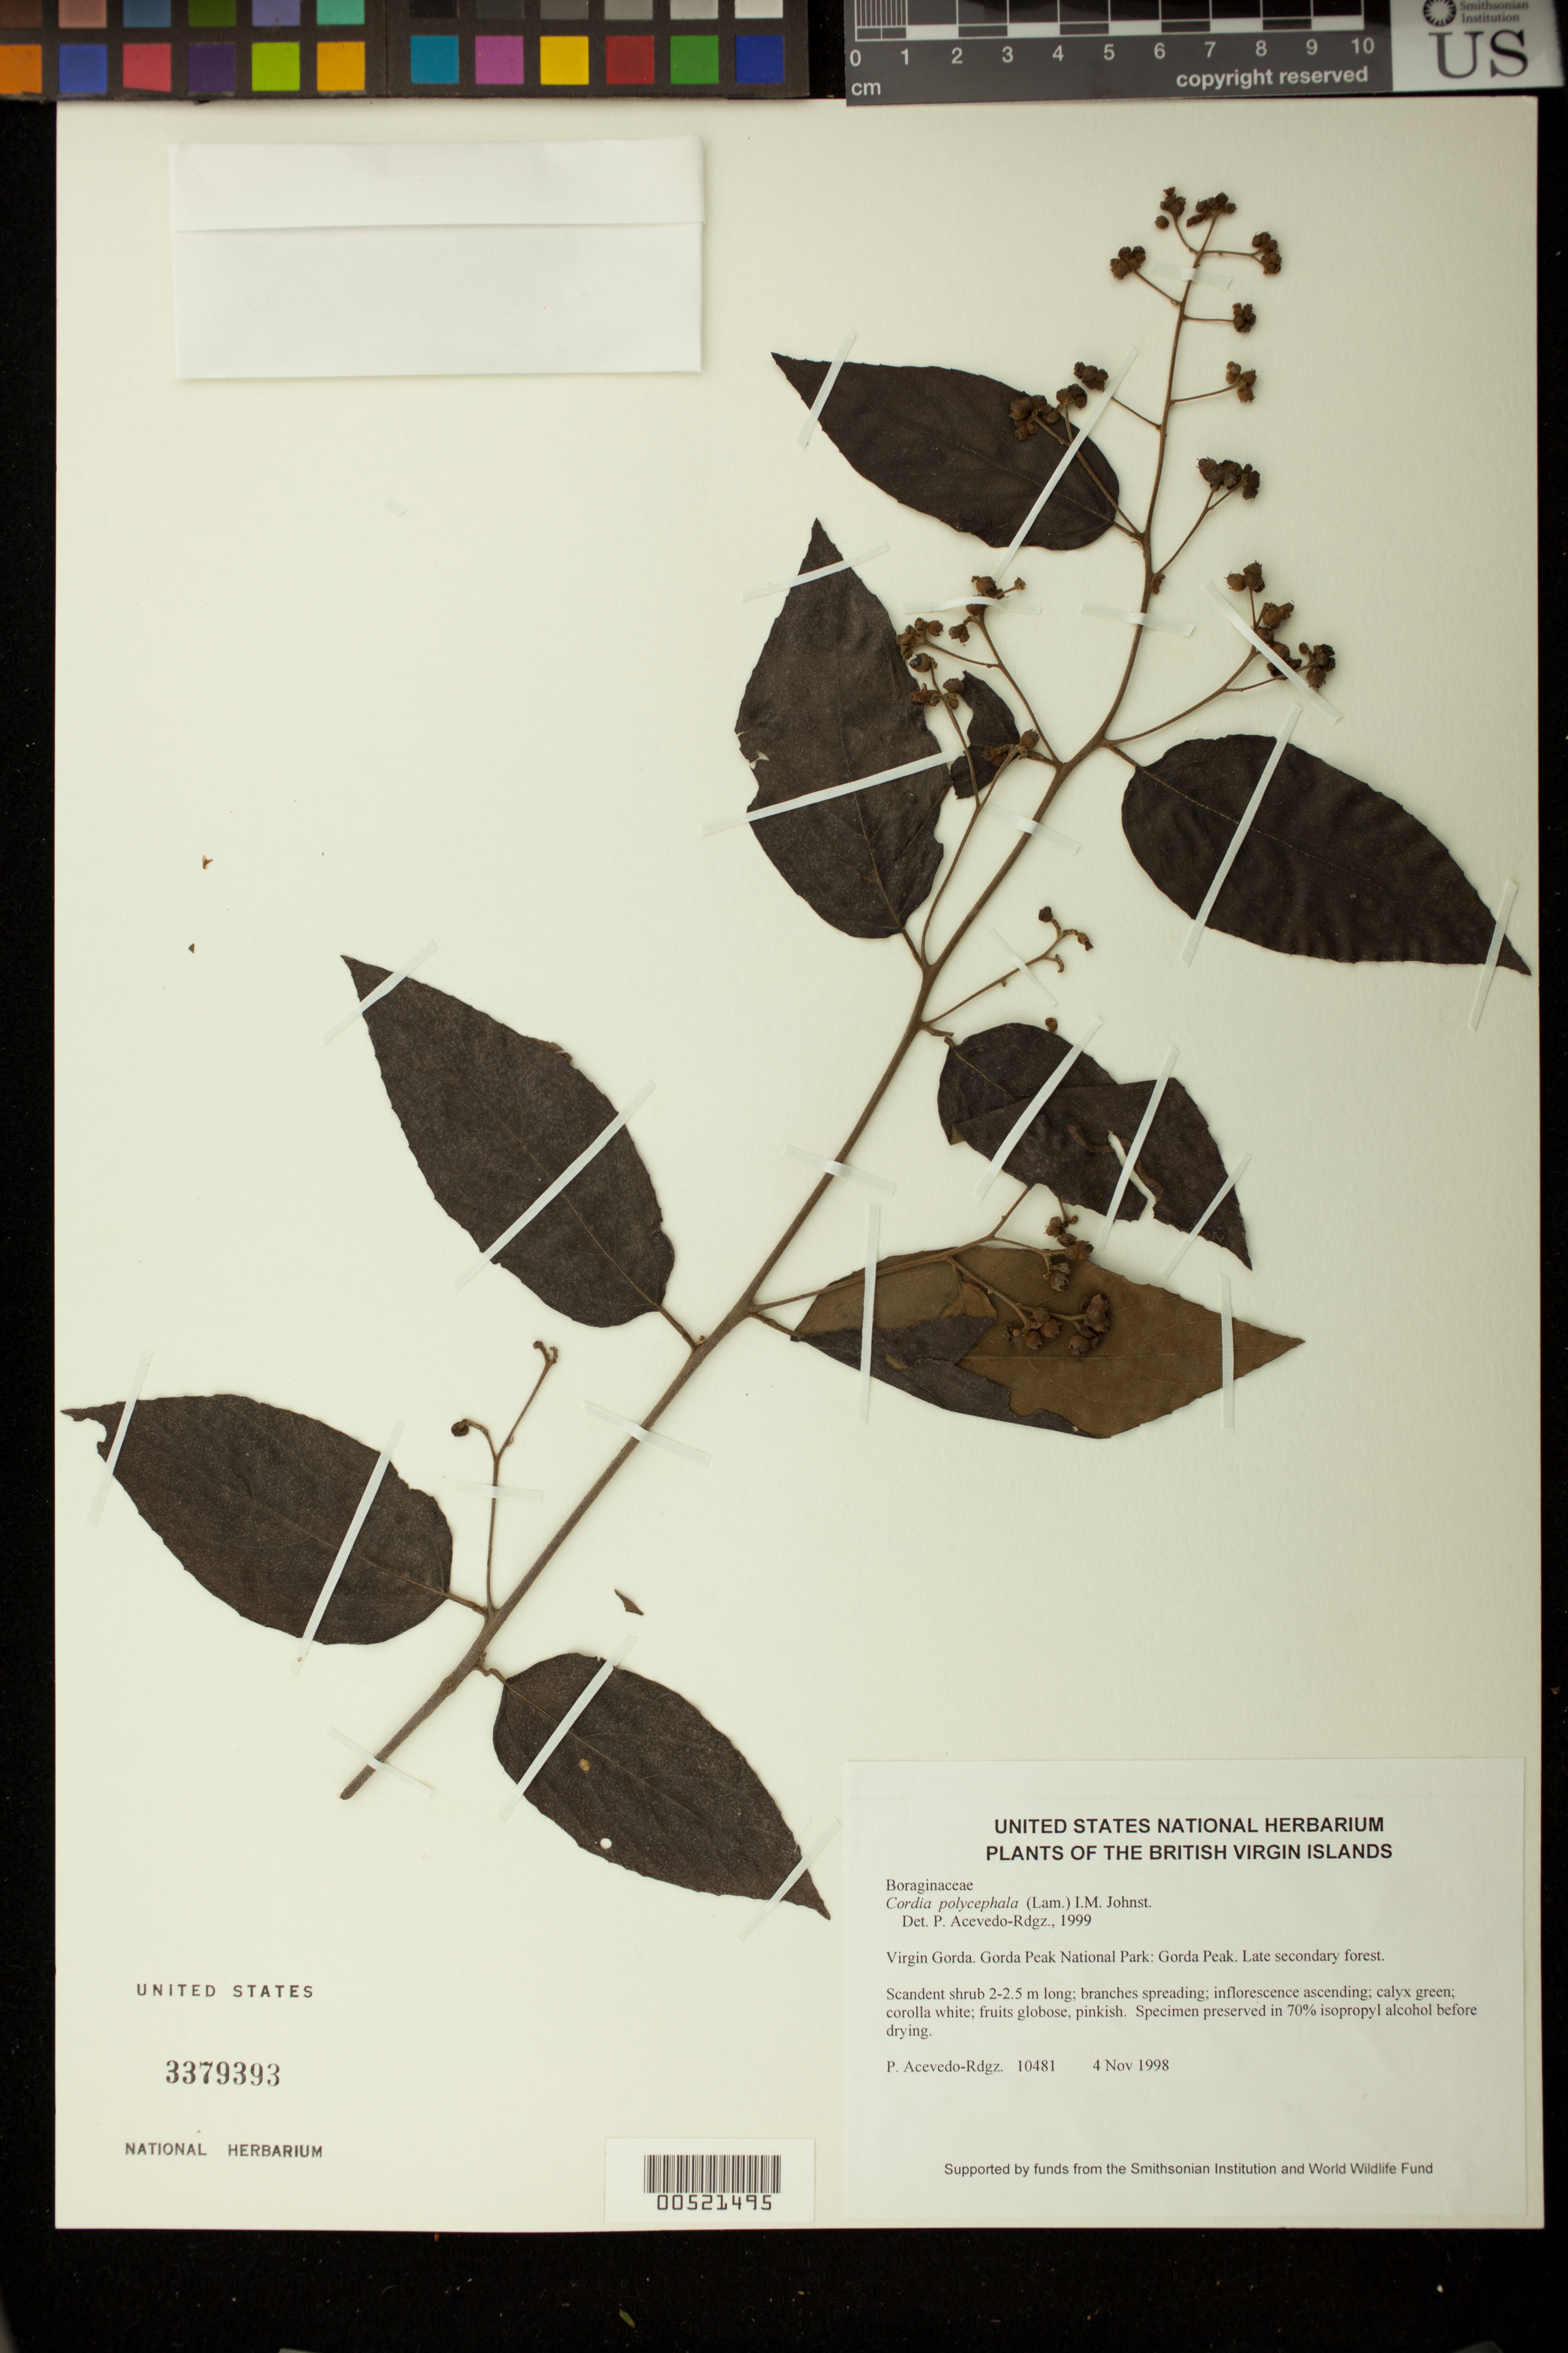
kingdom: Plantae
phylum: Tracheophyta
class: Magnoliopsida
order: Boraginales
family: Cordiaceae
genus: Varronia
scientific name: Varronia polycephala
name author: Lam.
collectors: P. Acevedo-Rodr.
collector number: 10481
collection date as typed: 04 Nov 1998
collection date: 1998-11-04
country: British Virgin Islands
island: Virgin Gorda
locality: Gorda Peak National Park: Gorda Peak.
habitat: Late secondary forest.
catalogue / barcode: US 3379393